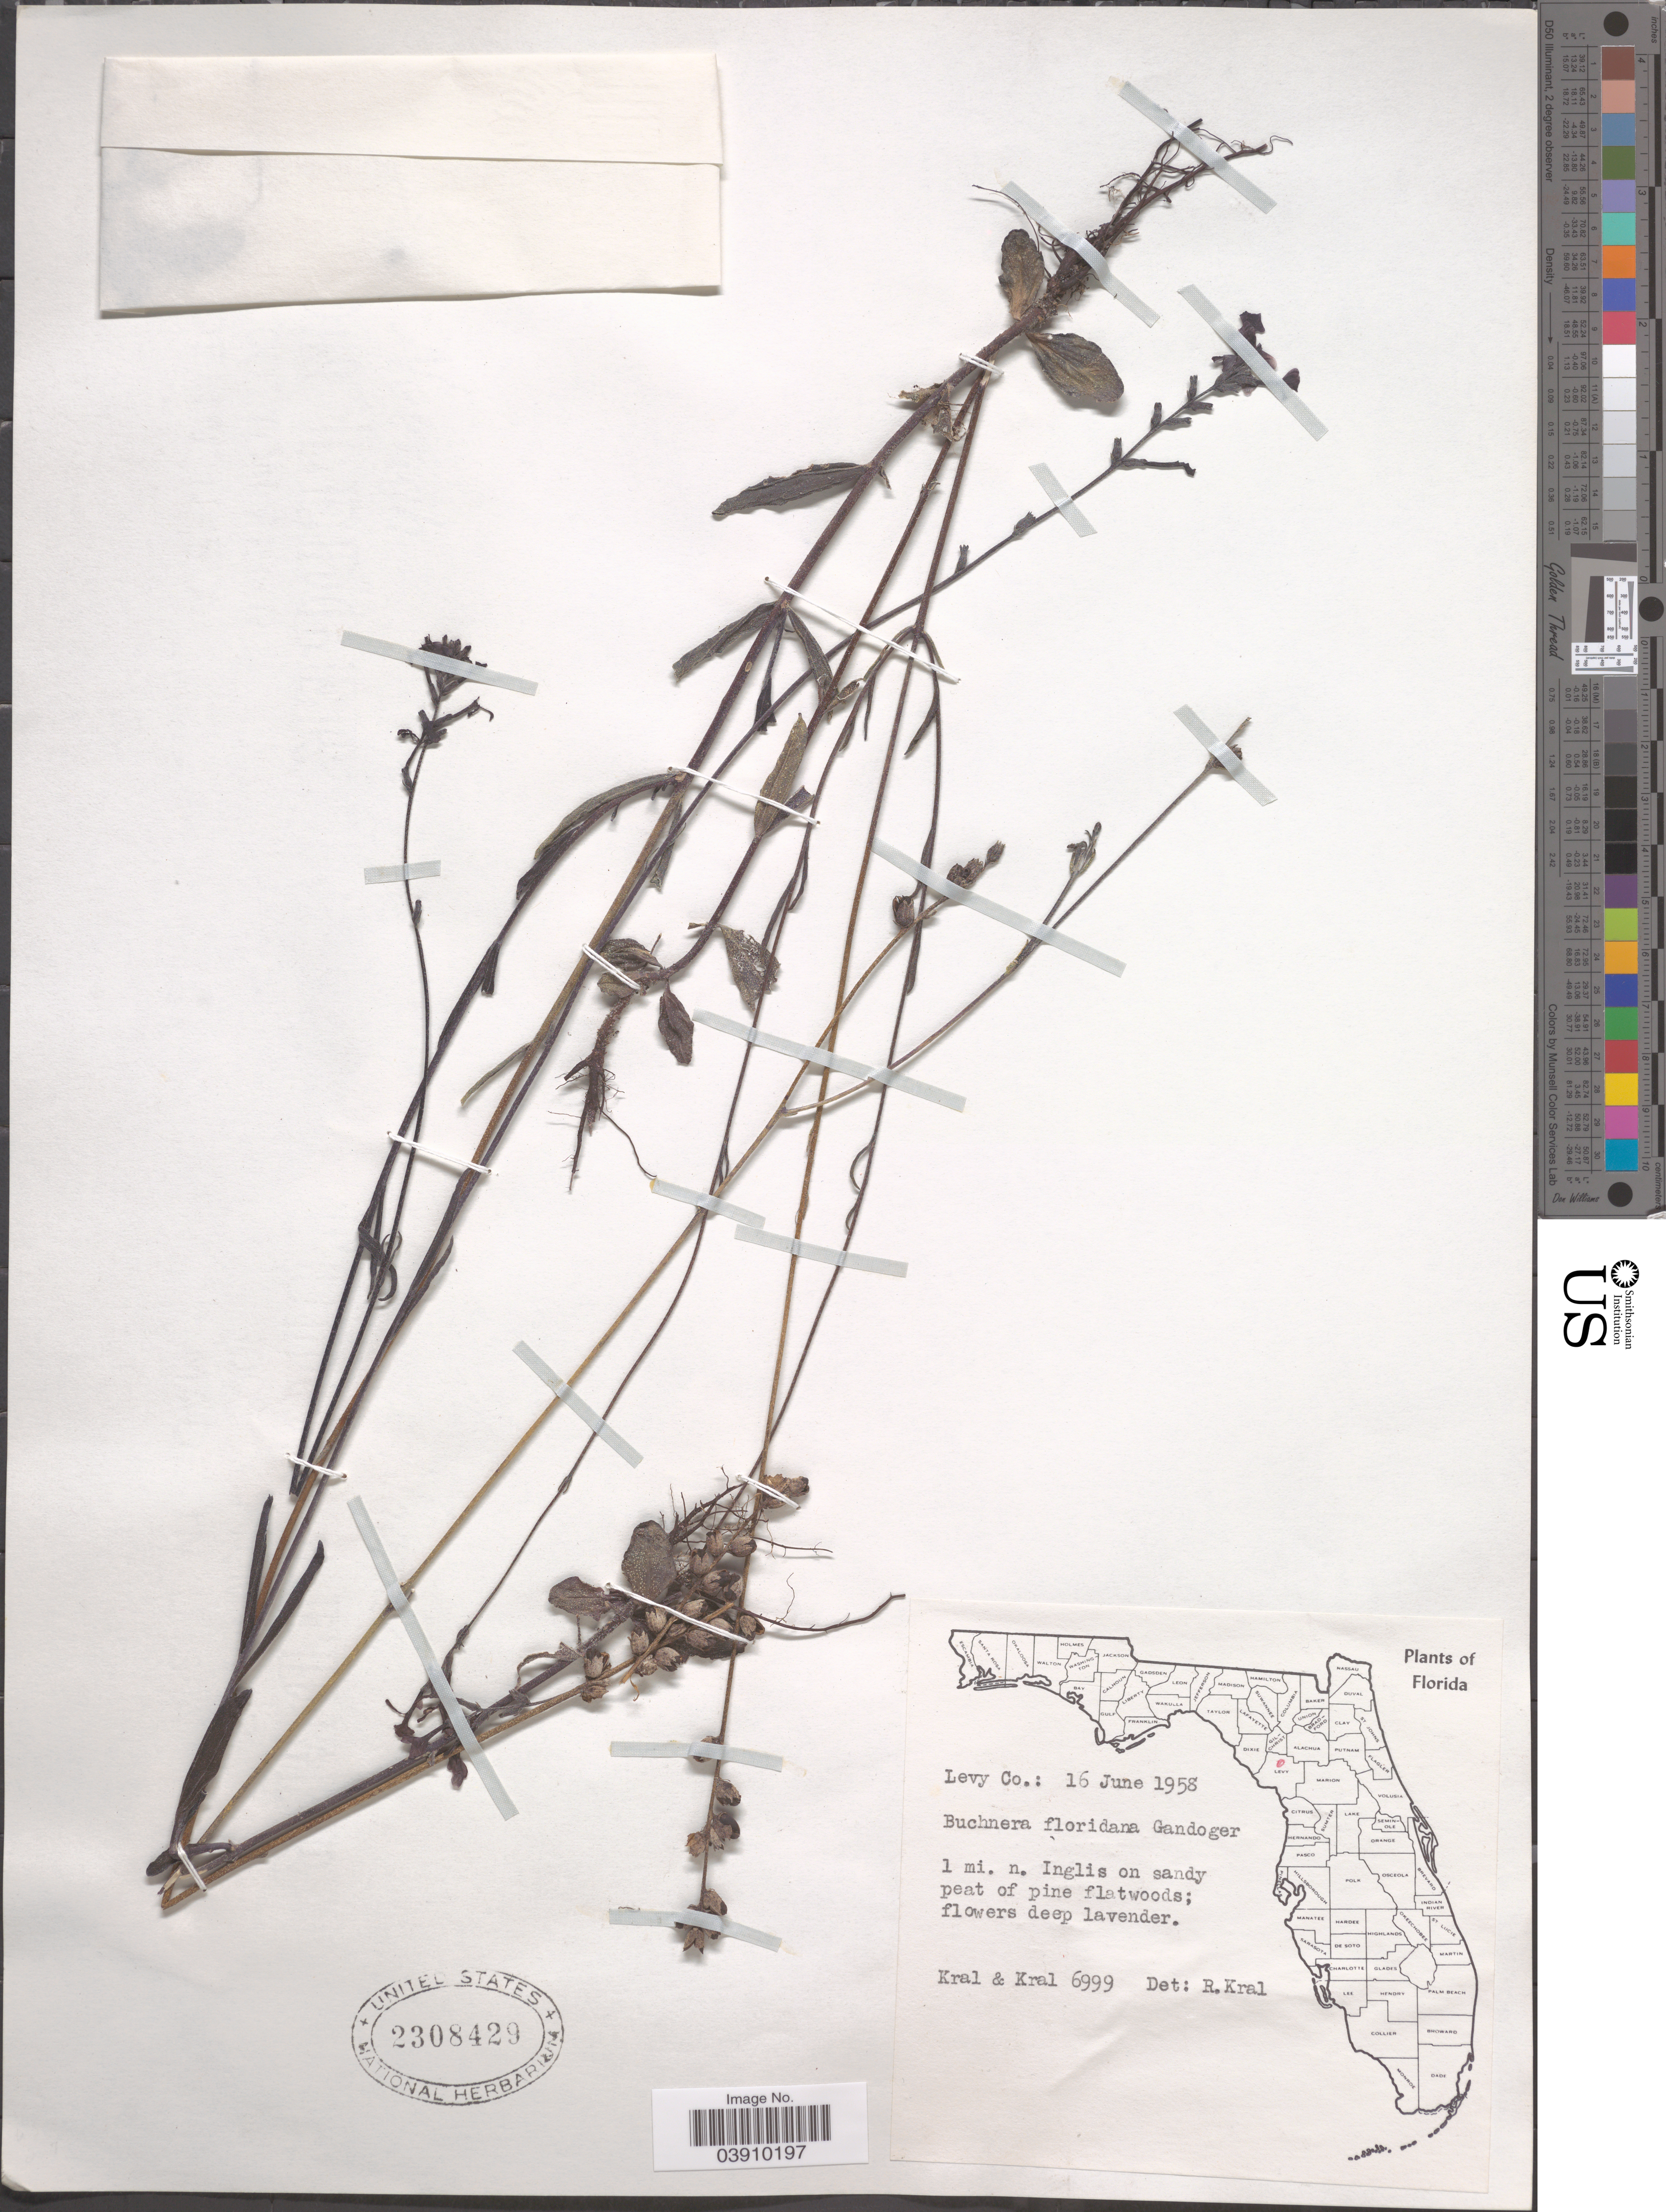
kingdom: Plantae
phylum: Tracheophyta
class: Magnoliopsida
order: Lamiales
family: Orobanchaceae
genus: Buchnera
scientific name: Buchnera floridana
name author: Gand.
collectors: -- Kral & -- Kral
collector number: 6999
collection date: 1958-06-16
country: United States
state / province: Florida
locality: Levy Co. 1 mi. n. Inglis on sandy peat of pine flatwoods.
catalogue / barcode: US 2308429